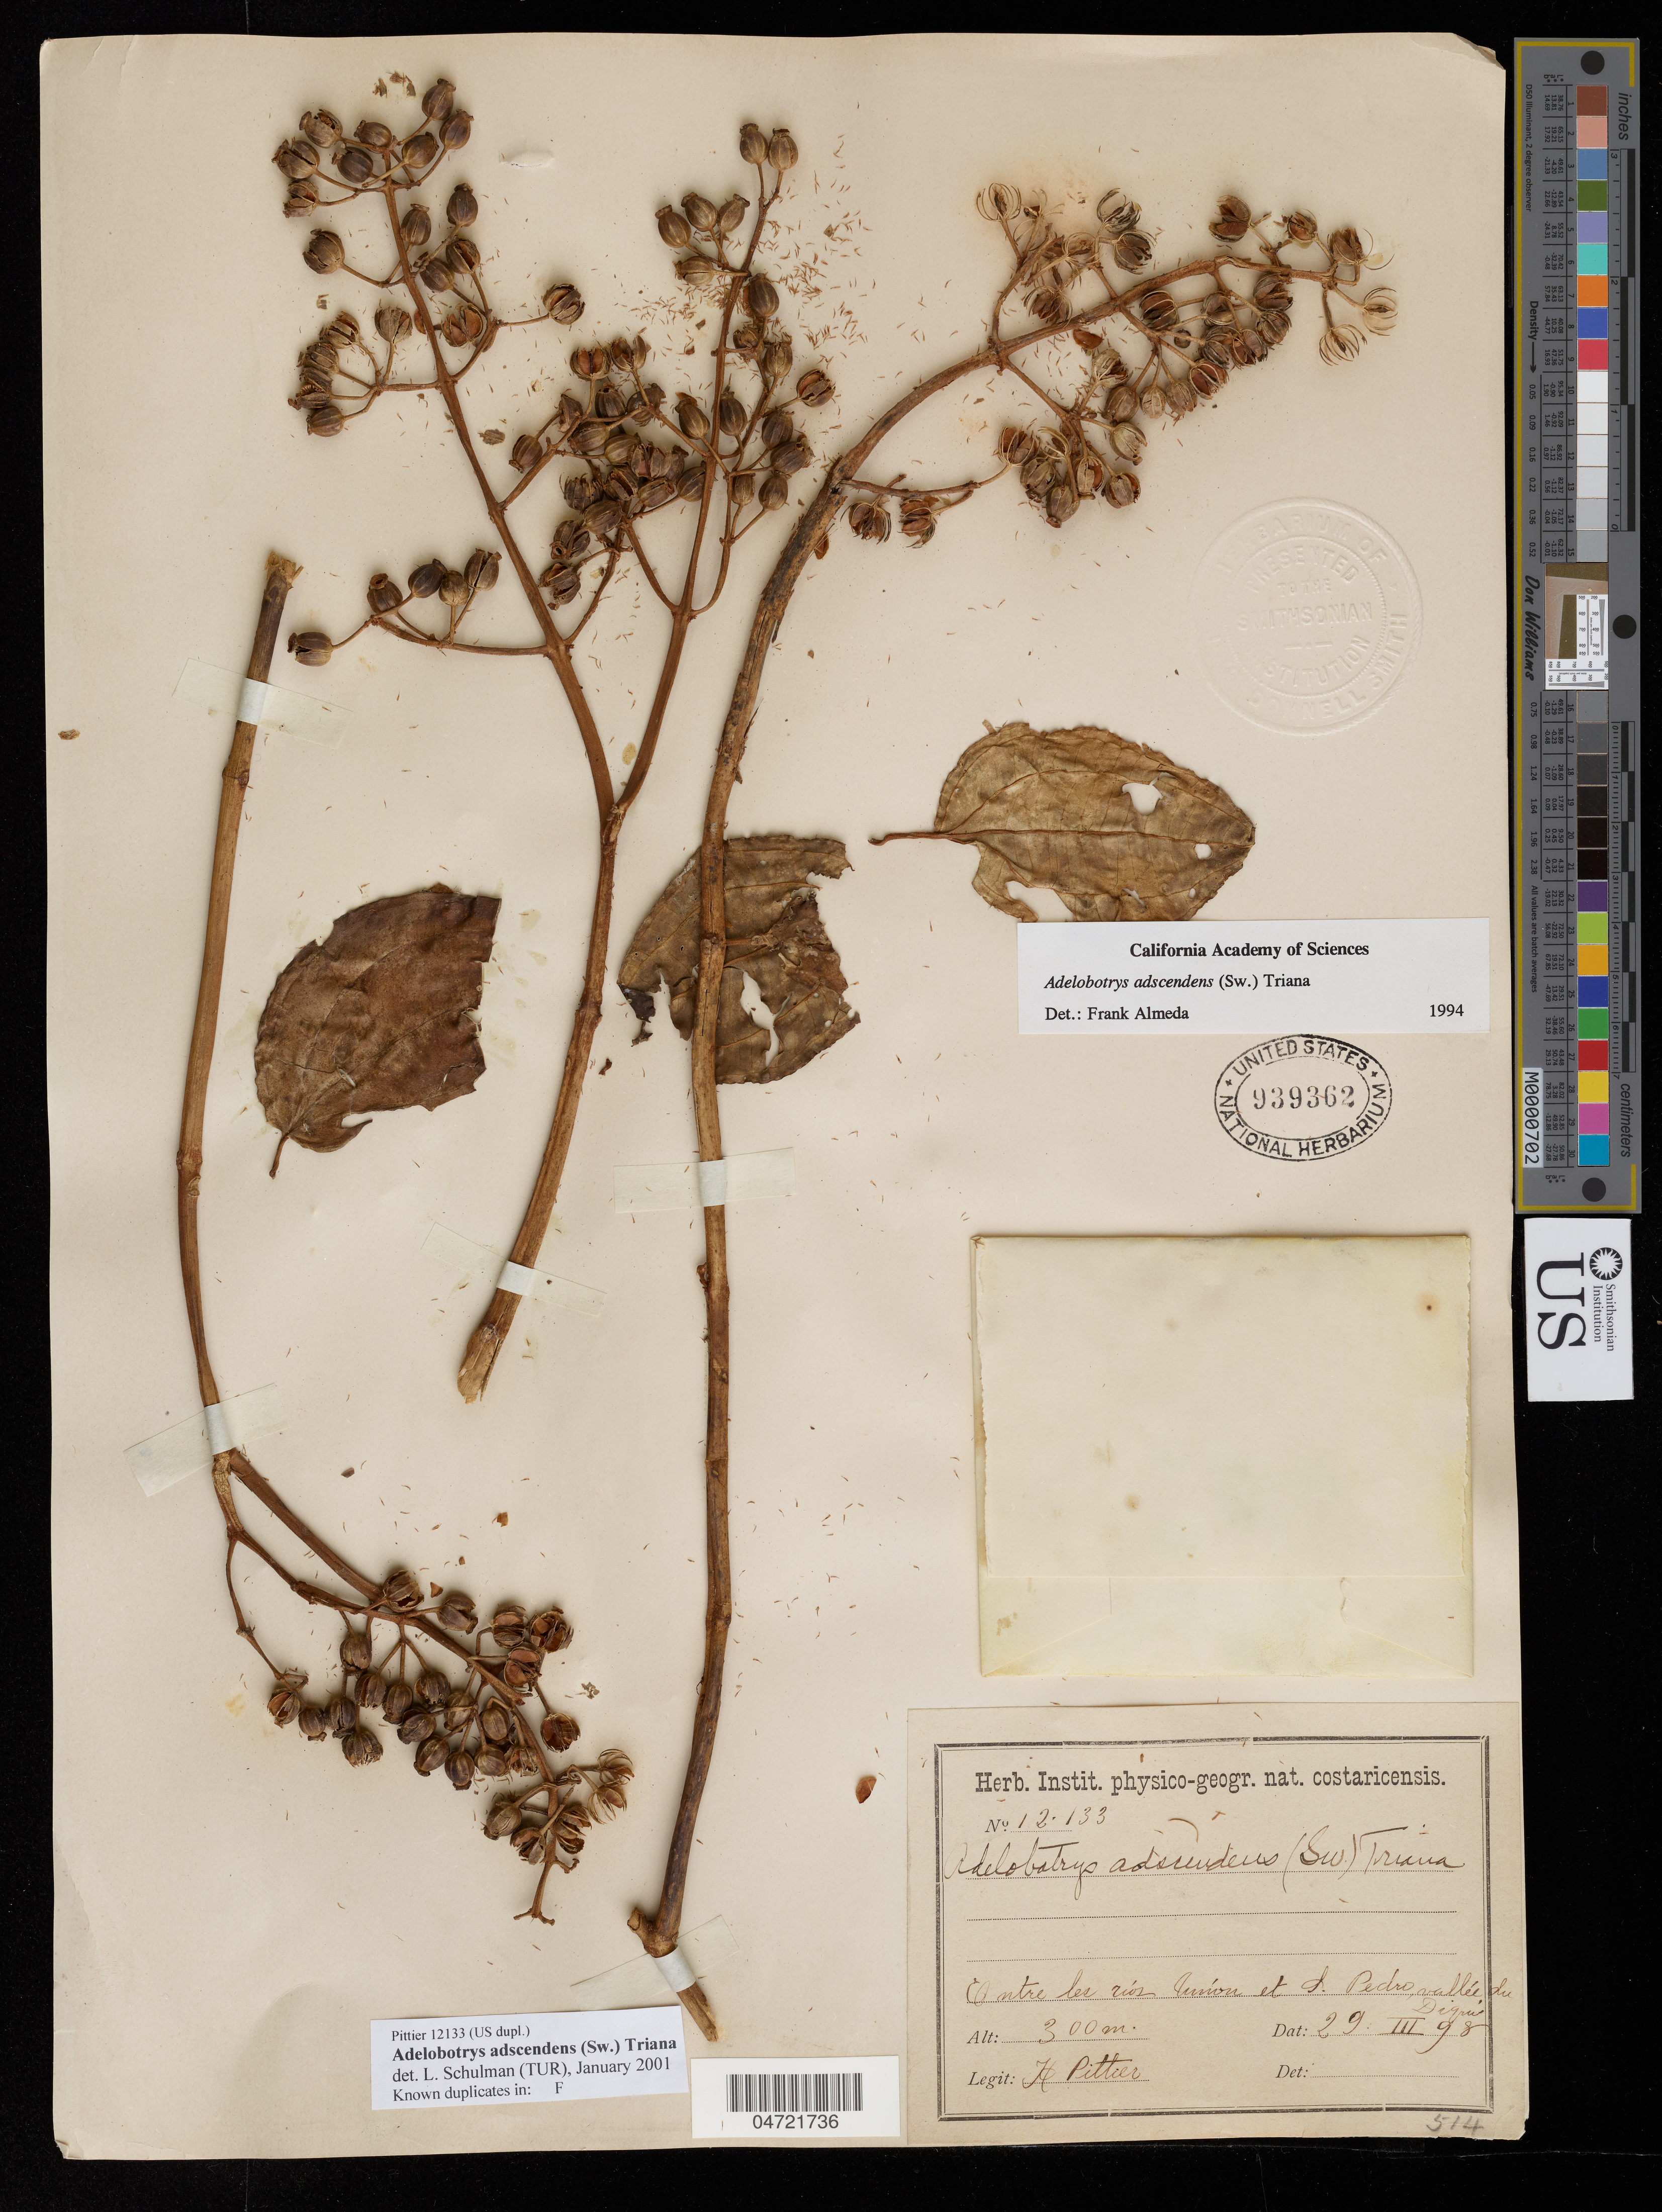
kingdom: Plantae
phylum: Tracheophyta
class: Magnoliopsida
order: Myrtales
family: Melastomataceae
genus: Adelobotrys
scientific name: Adelobotrys adscendens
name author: (Sw.) Triana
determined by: Schulman, Leif, (TUR), University of Turku (FINLAND)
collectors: H. F. Pittier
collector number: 12133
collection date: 1898-03-29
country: Costa Rica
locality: Plaine entre la Union et le San Pedro, vallée du Diquis.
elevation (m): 200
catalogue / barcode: US 939362